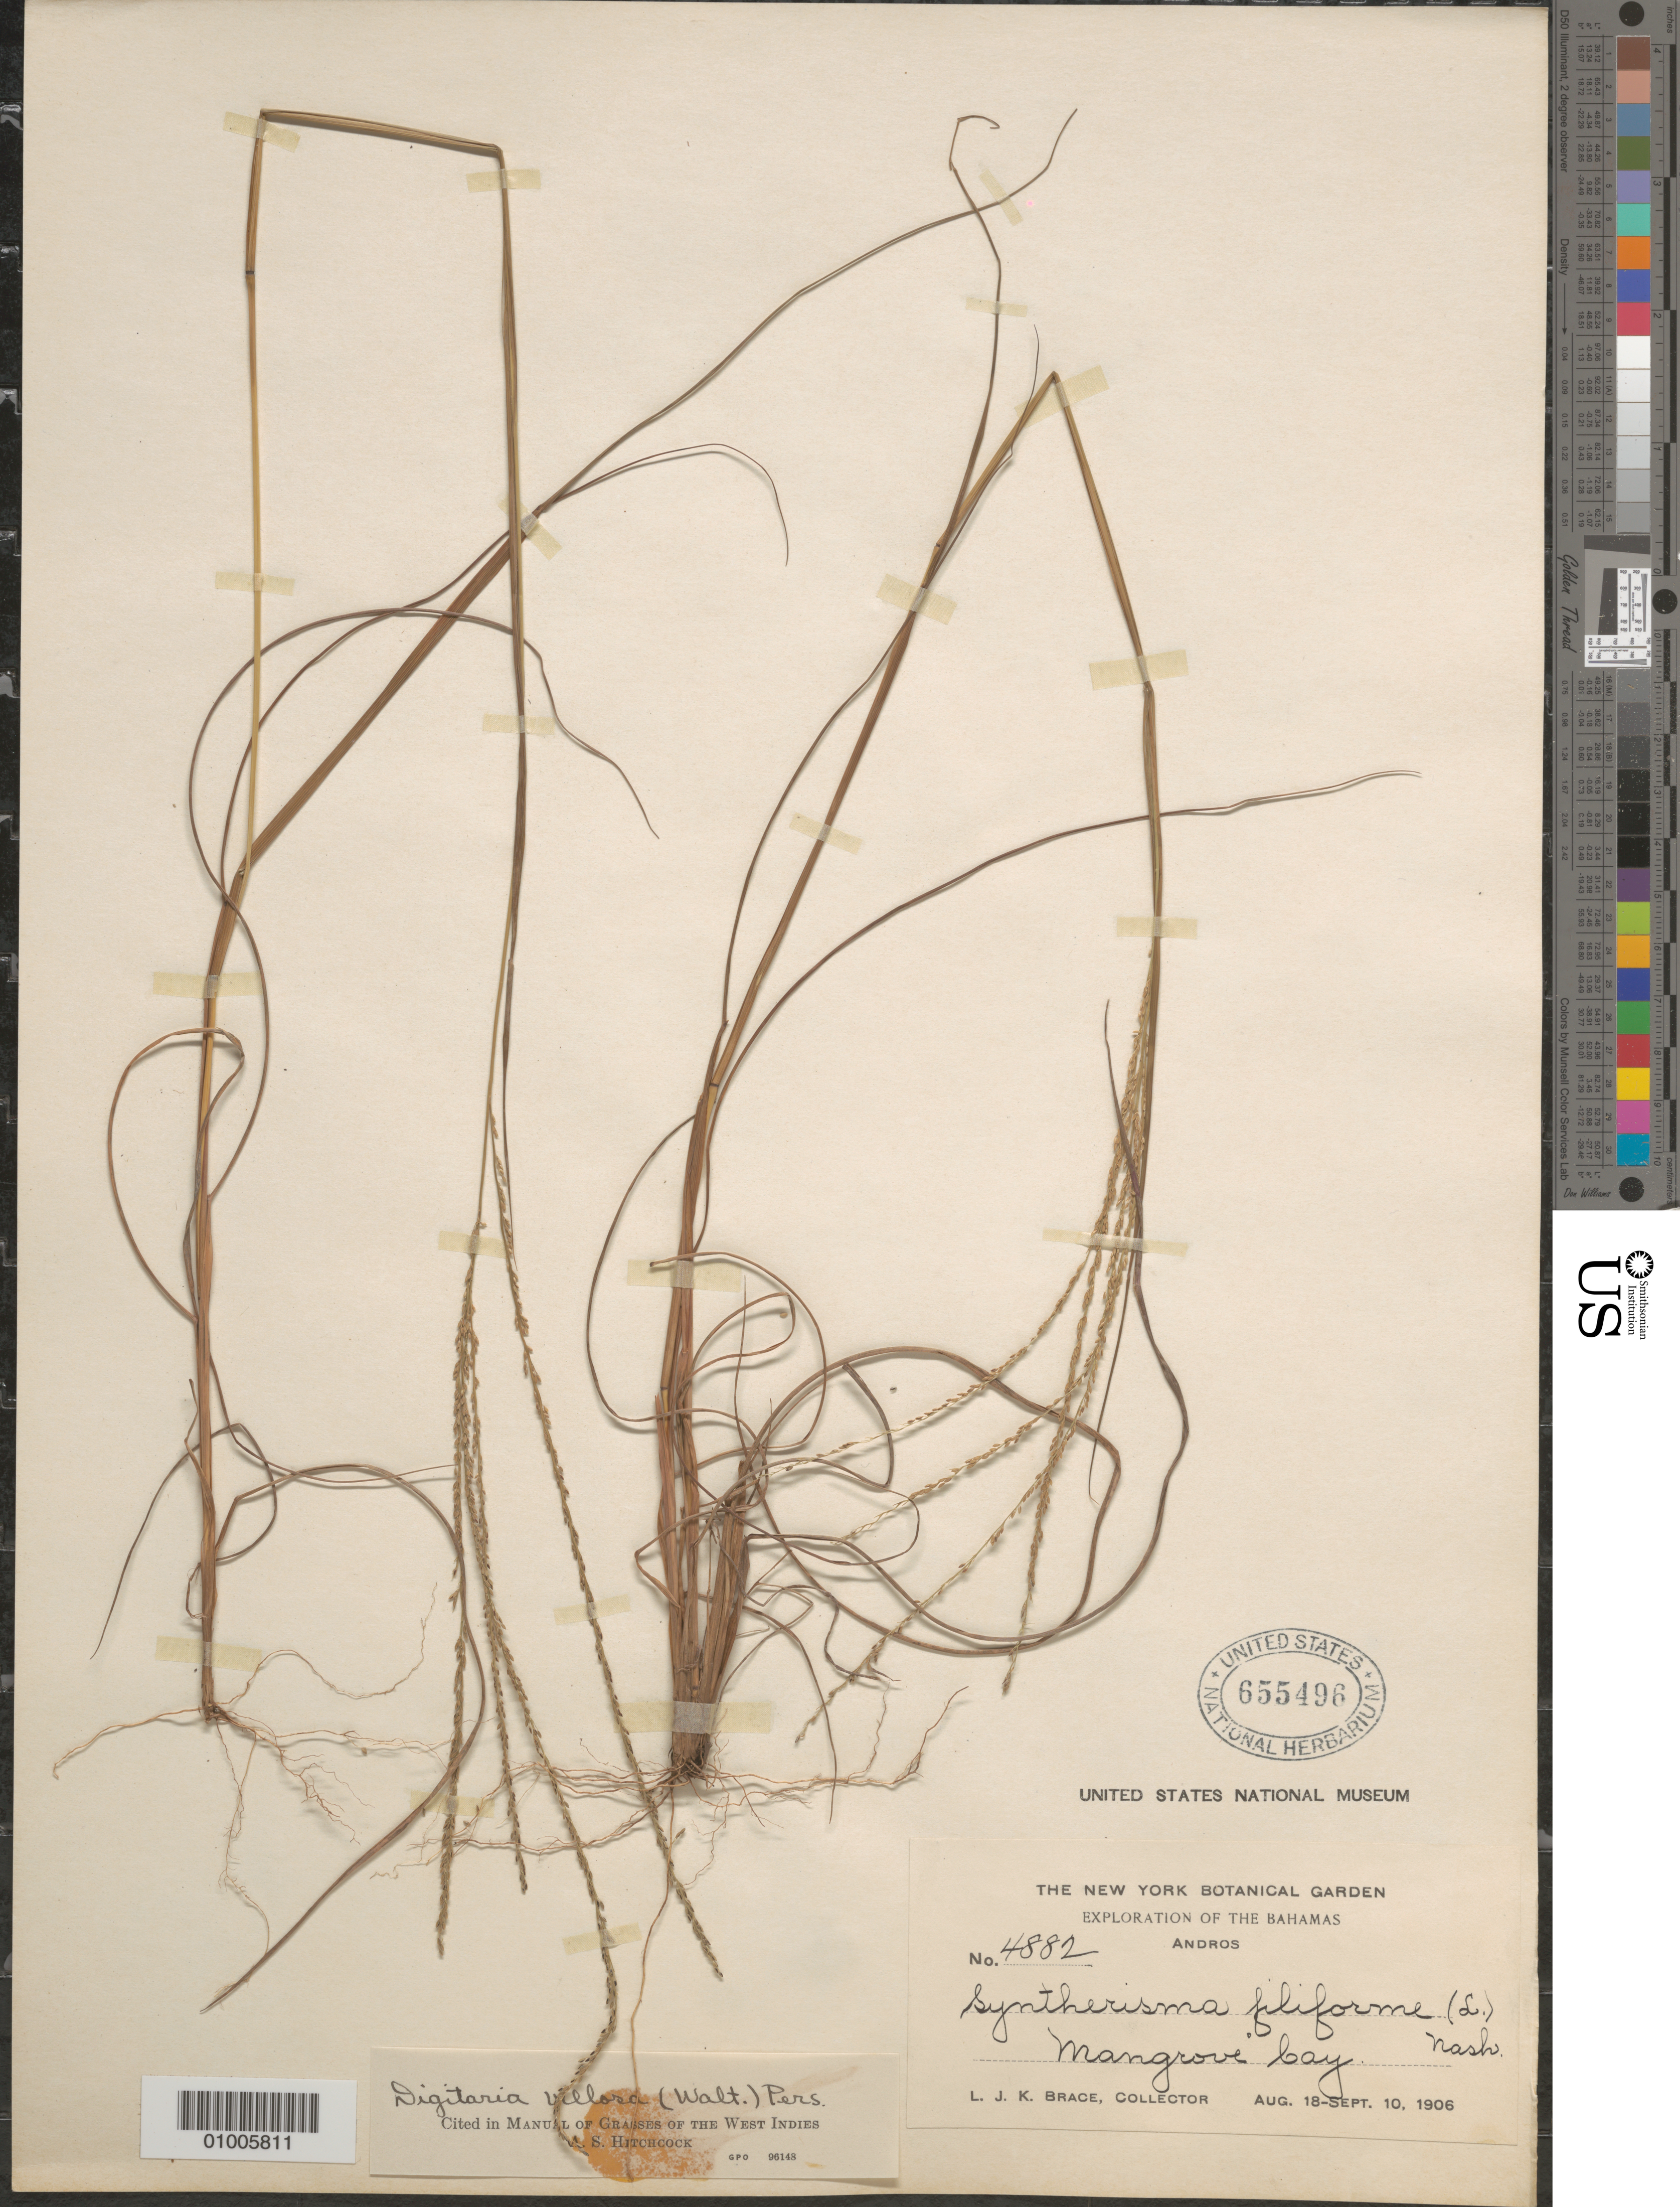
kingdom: Plantae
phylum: Tracheophyta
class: Liliopsida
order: Poales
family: Poaceae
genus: Digitaria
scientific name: Digitaria villosa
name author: (Walter) Pers.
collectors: L. J. K. Brace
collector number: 4882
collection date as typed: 18 Aug 1906 to 10 Sep 1906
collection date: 1906-08-18/1906-09-10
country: Bahamas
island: Andros I.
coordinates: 0 N, 0 E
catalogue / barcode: US 655496